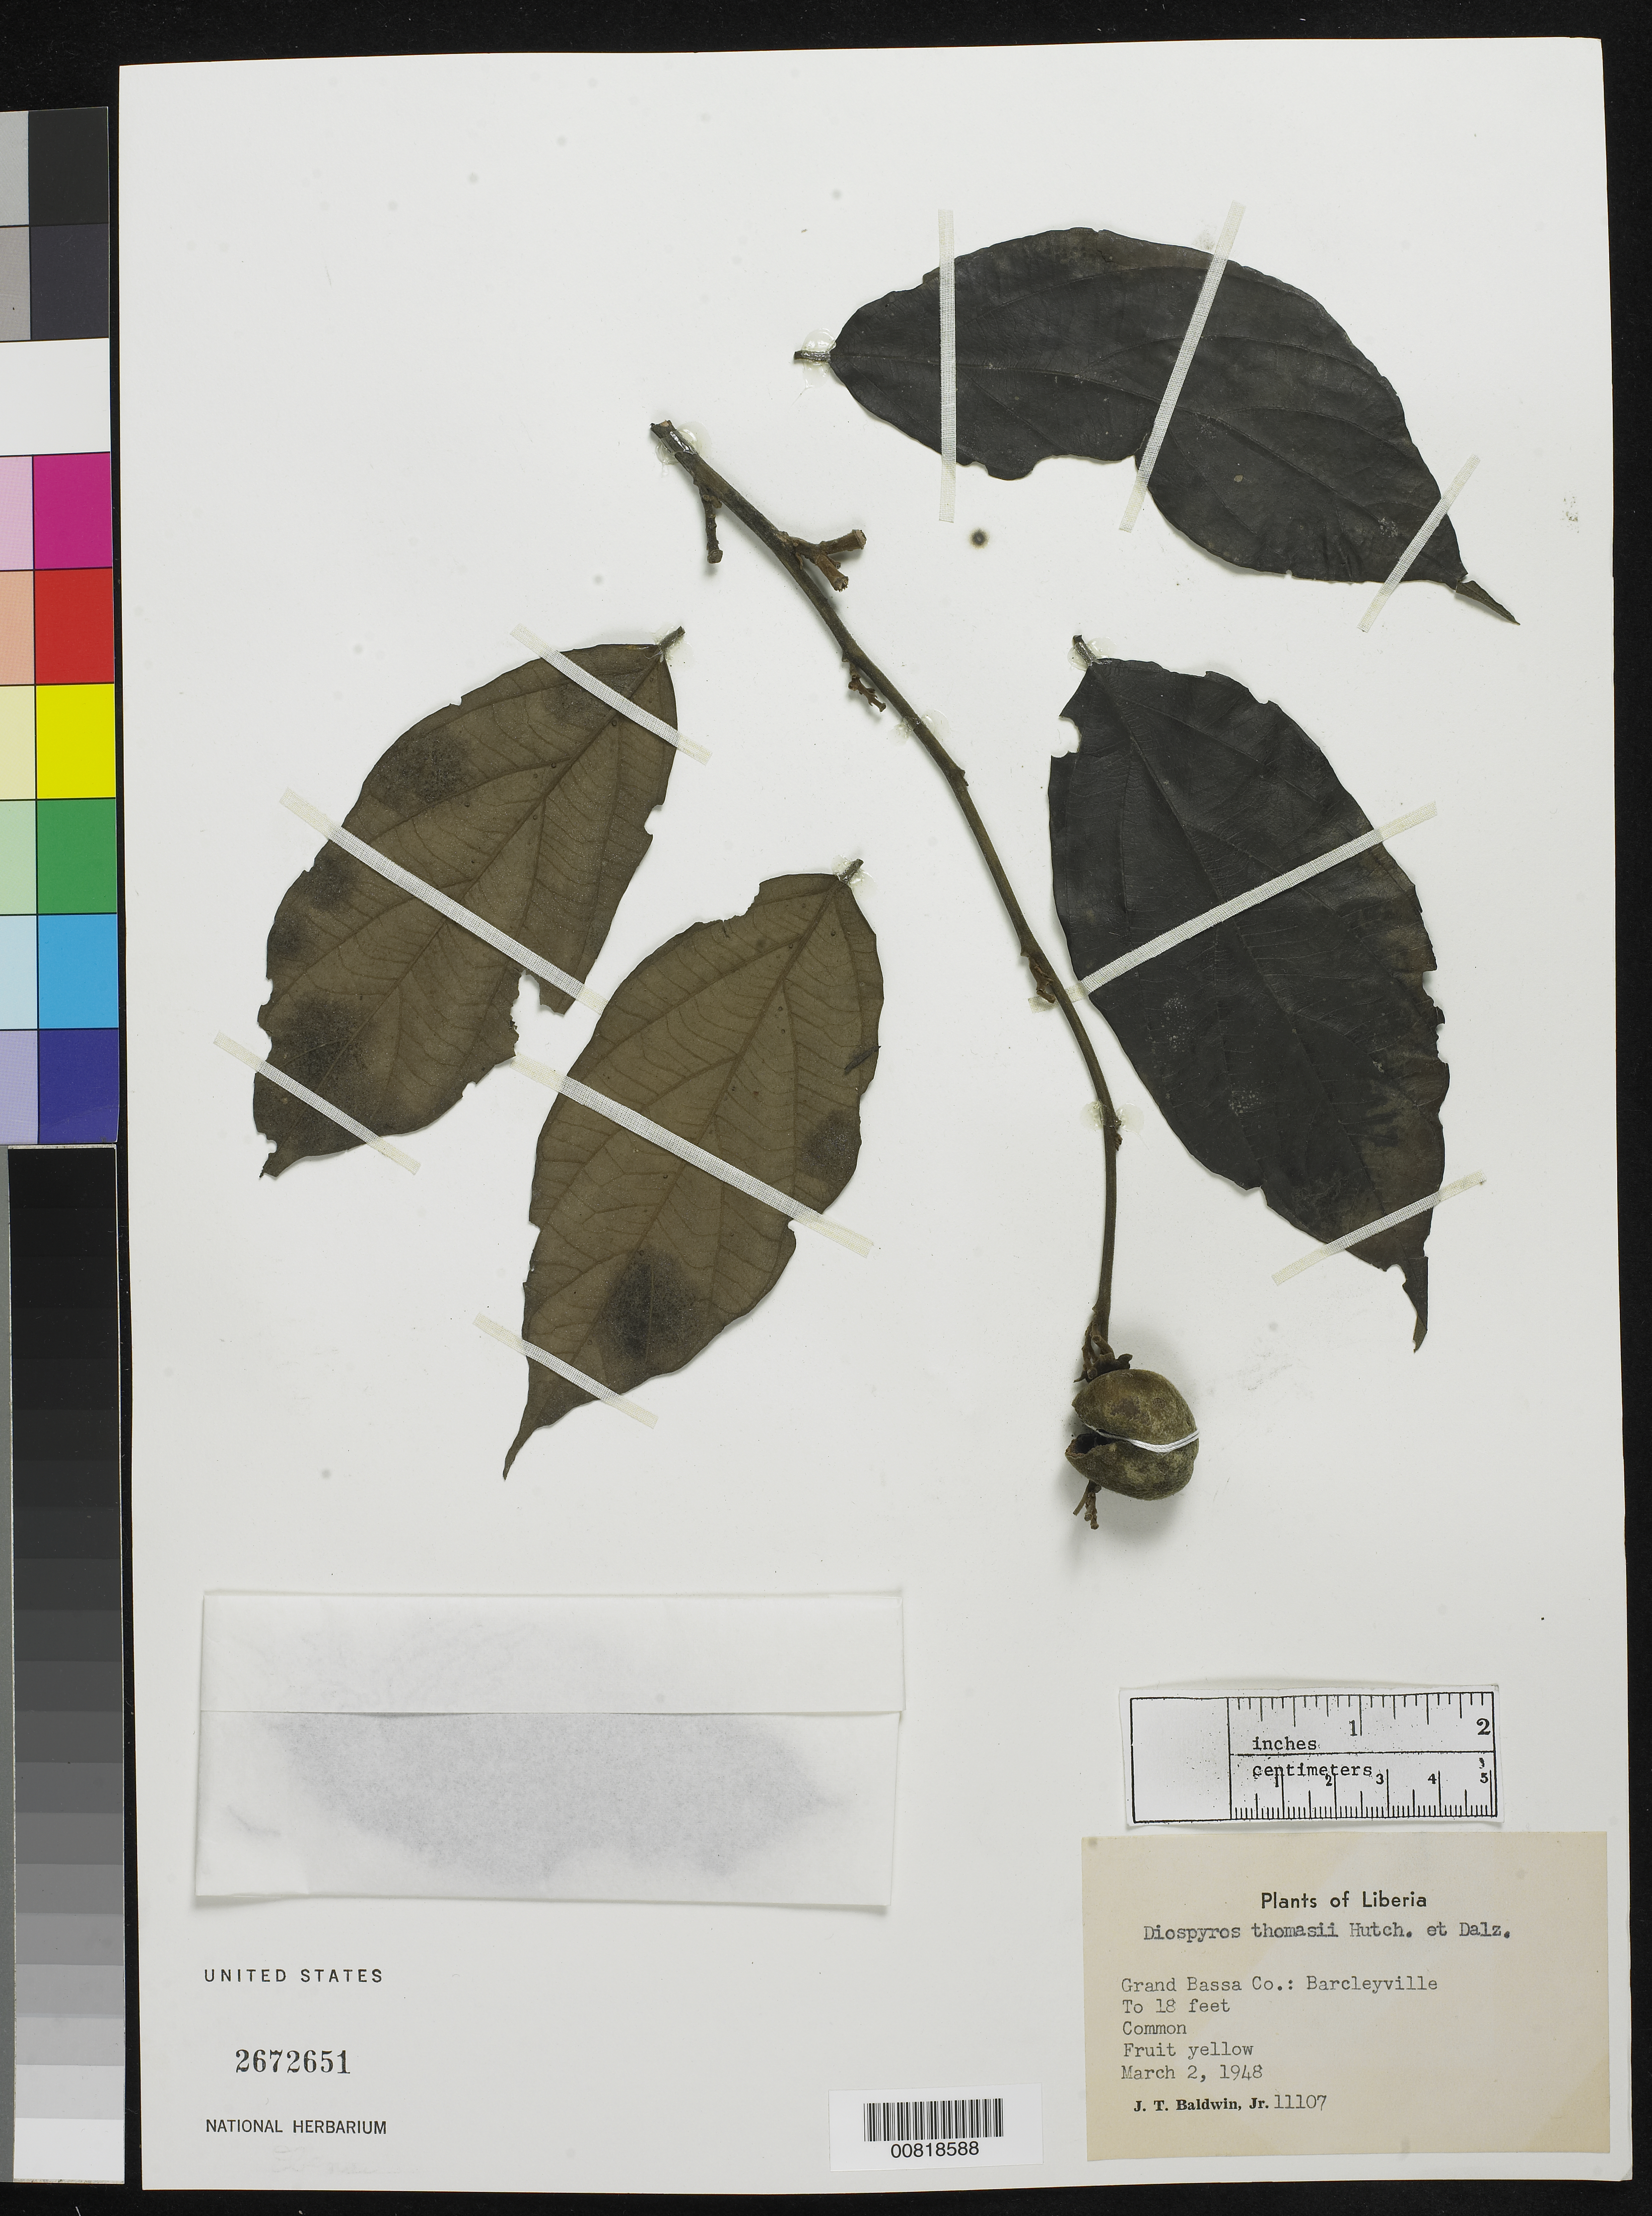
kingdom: Plantae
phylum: Tracheophyta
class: Magnoliopsida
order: Ericales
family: Ebenaceae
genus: Diospyros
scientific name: Diospyros thomasii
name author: Hutch. & Dalziel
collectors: J. T. Baldwin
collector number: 11107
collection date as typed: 2 Mar 1948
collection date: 1948-03-02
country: Liberia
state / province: grand bassa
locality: Barcleyville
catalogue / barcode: US 2672651